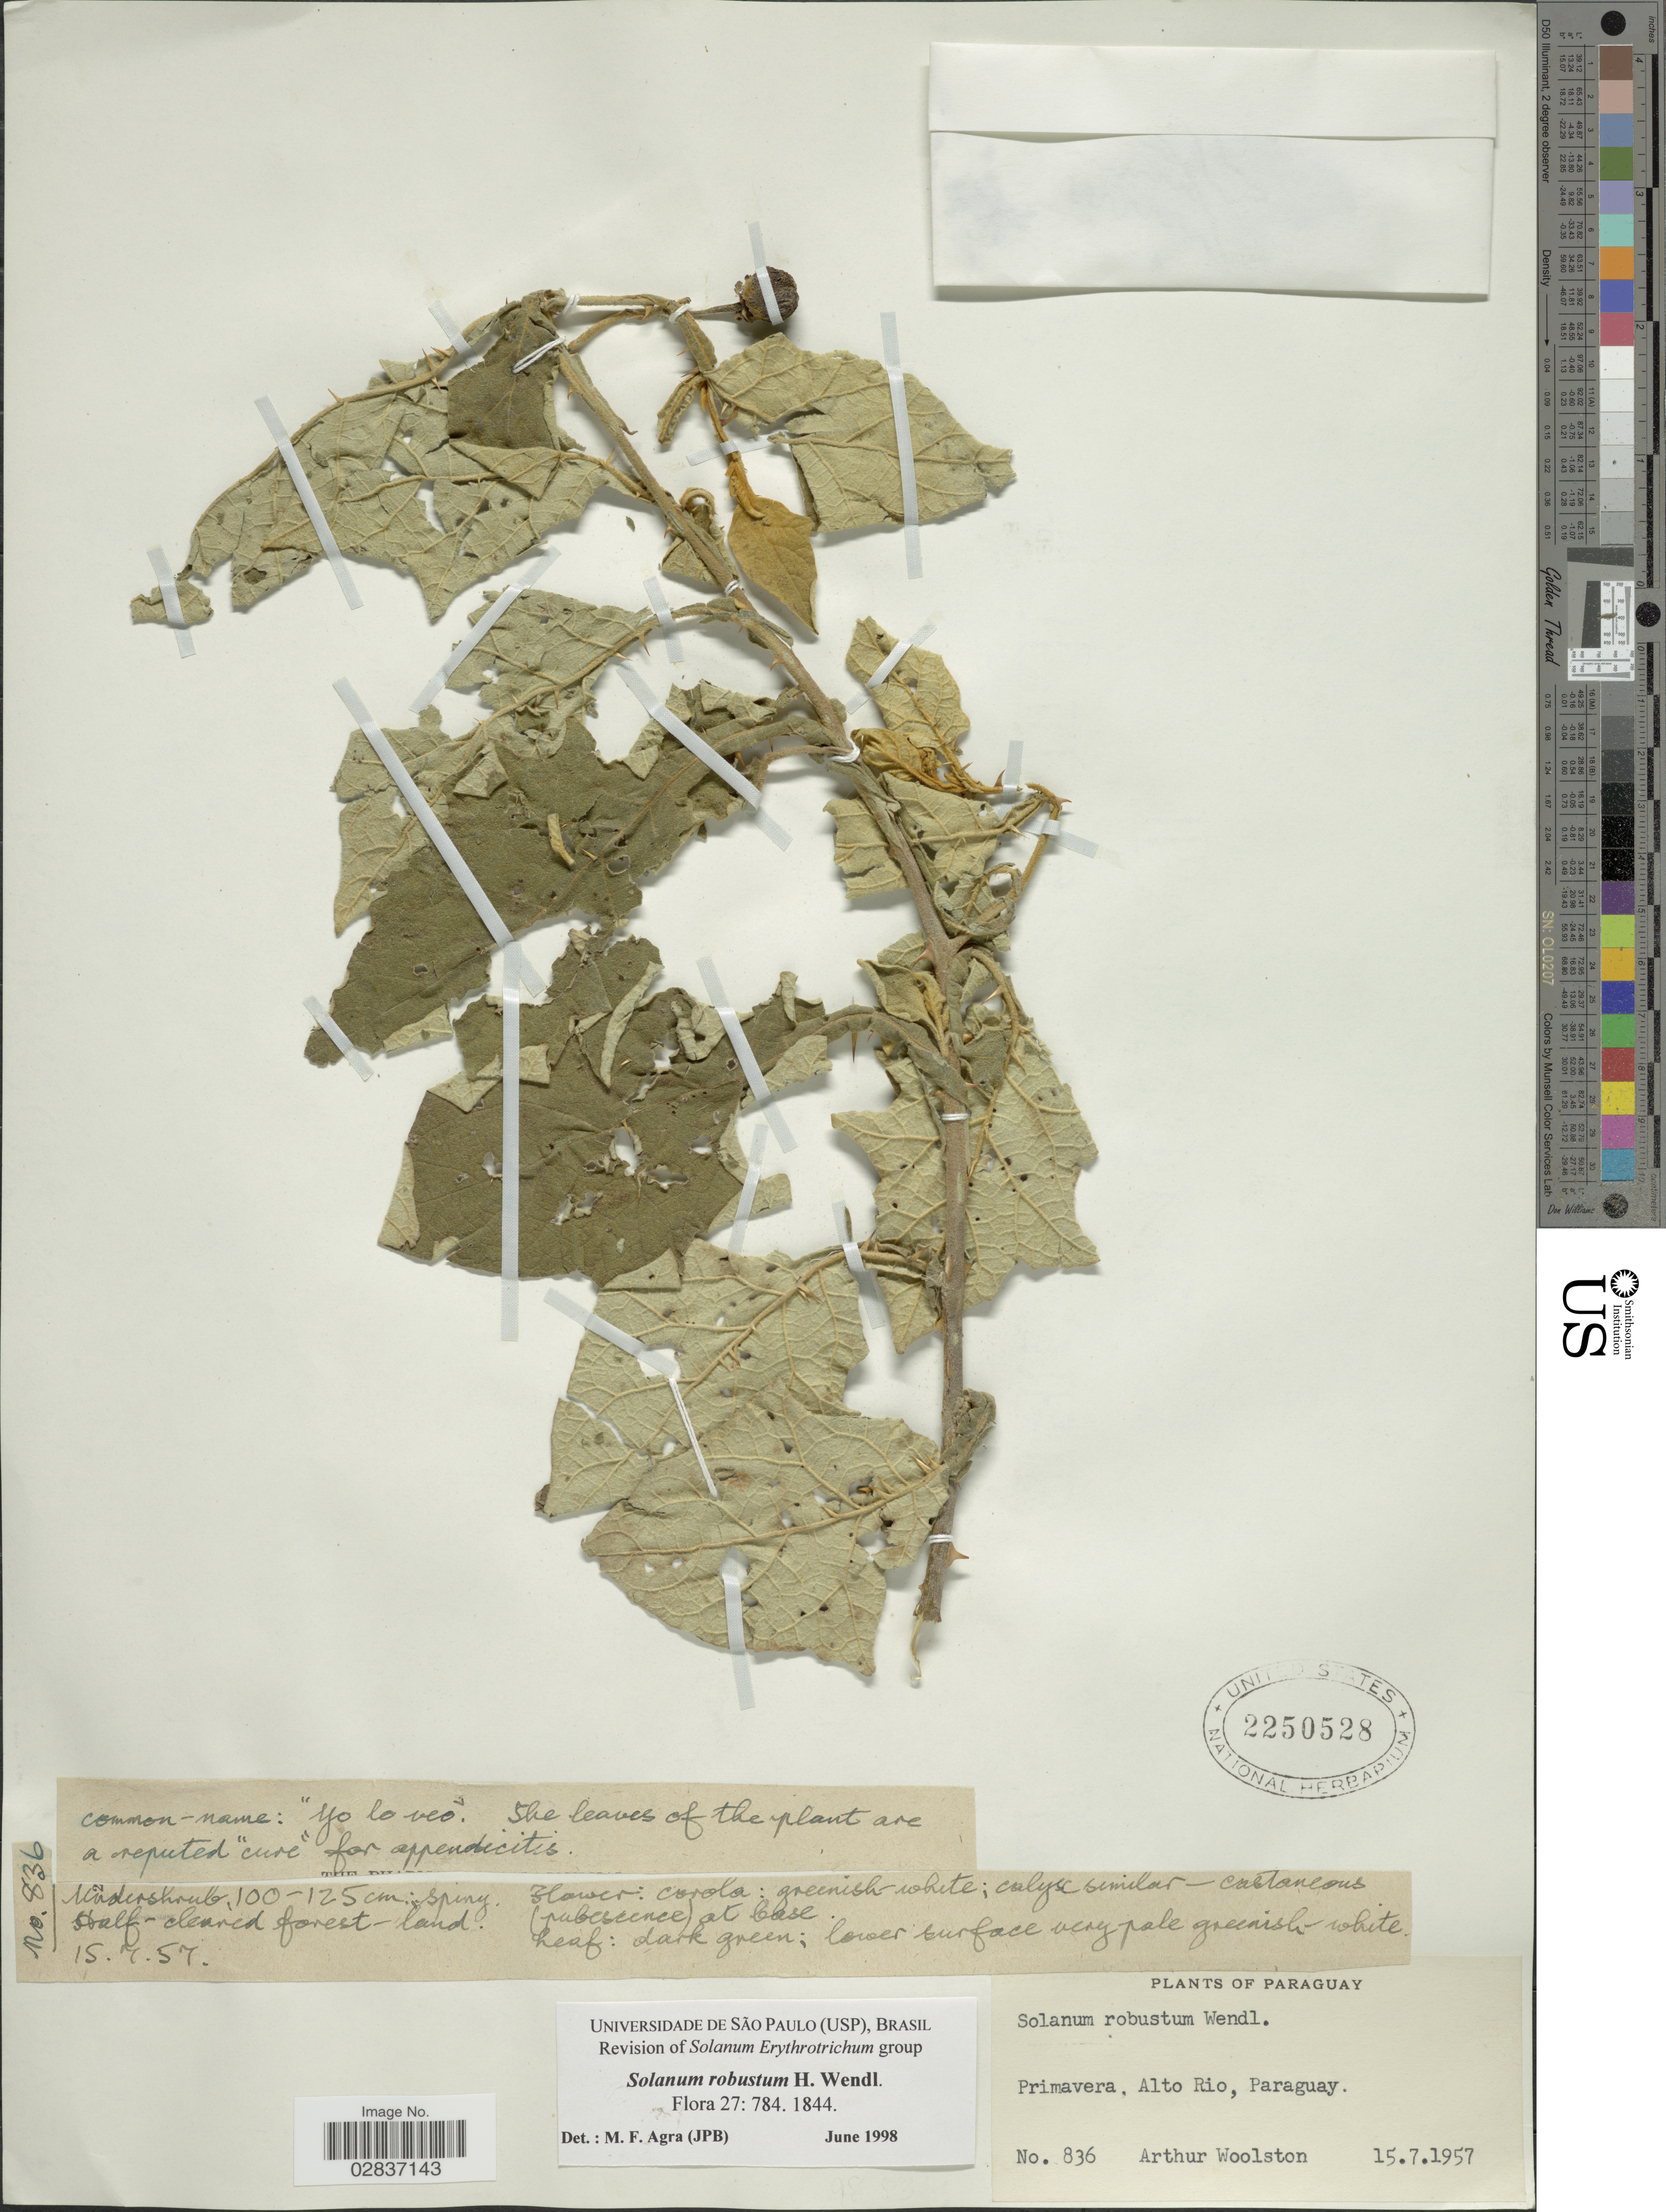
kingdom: Plantae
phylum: Tracheophyta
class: Magnoliopsida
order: Solanales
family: Solanaceae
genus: Solanum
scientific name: Solanum robustum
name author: H. Wendl.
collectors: A. L. Woolston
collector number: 836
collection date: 1957-07-15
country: Paraguay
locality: Primavera, Alto Rio.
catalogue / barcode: US 2250528